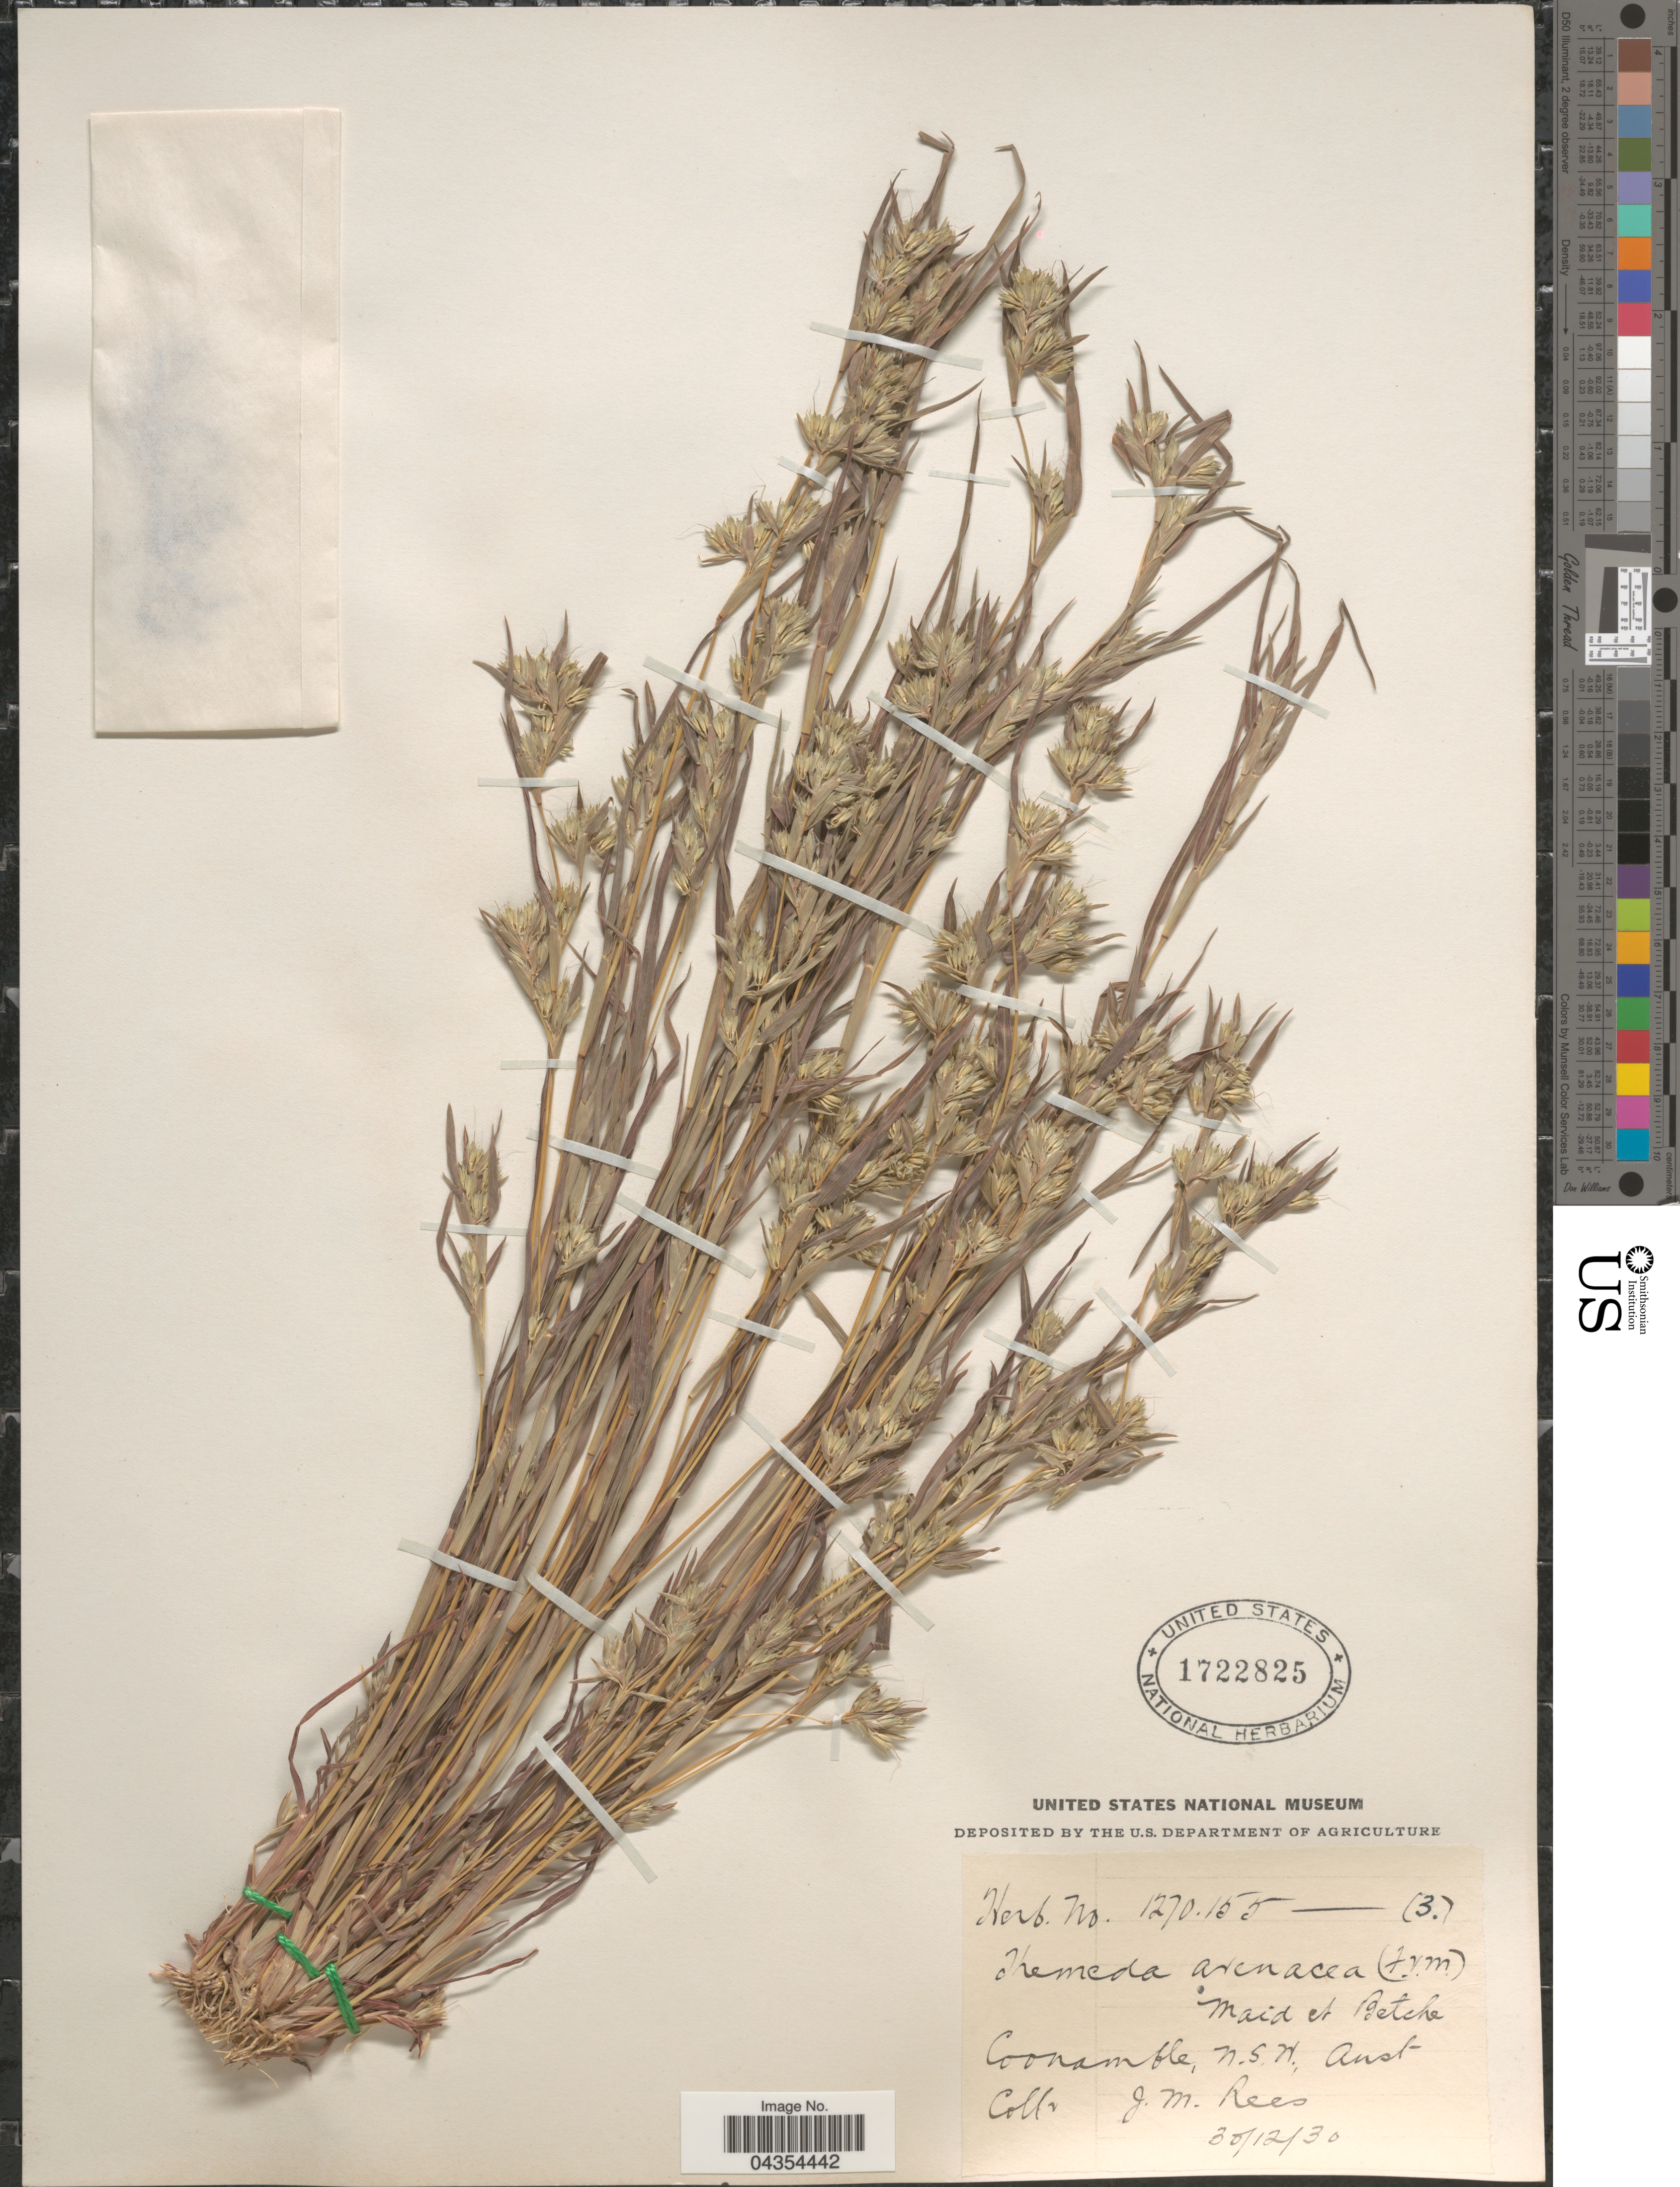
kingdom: Plantae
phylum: Tracheophyta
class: Liliopsida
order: Poales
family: Poaceae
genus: Iseilema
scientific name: Iseilema membranaceum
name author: (Lindl.) Domin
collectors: J. Rees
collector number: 1270155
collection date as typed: Transcribed d/m/y: 30/12/30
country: Australia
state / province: New South Wales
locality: Coonamble.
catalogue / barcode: US 1722825